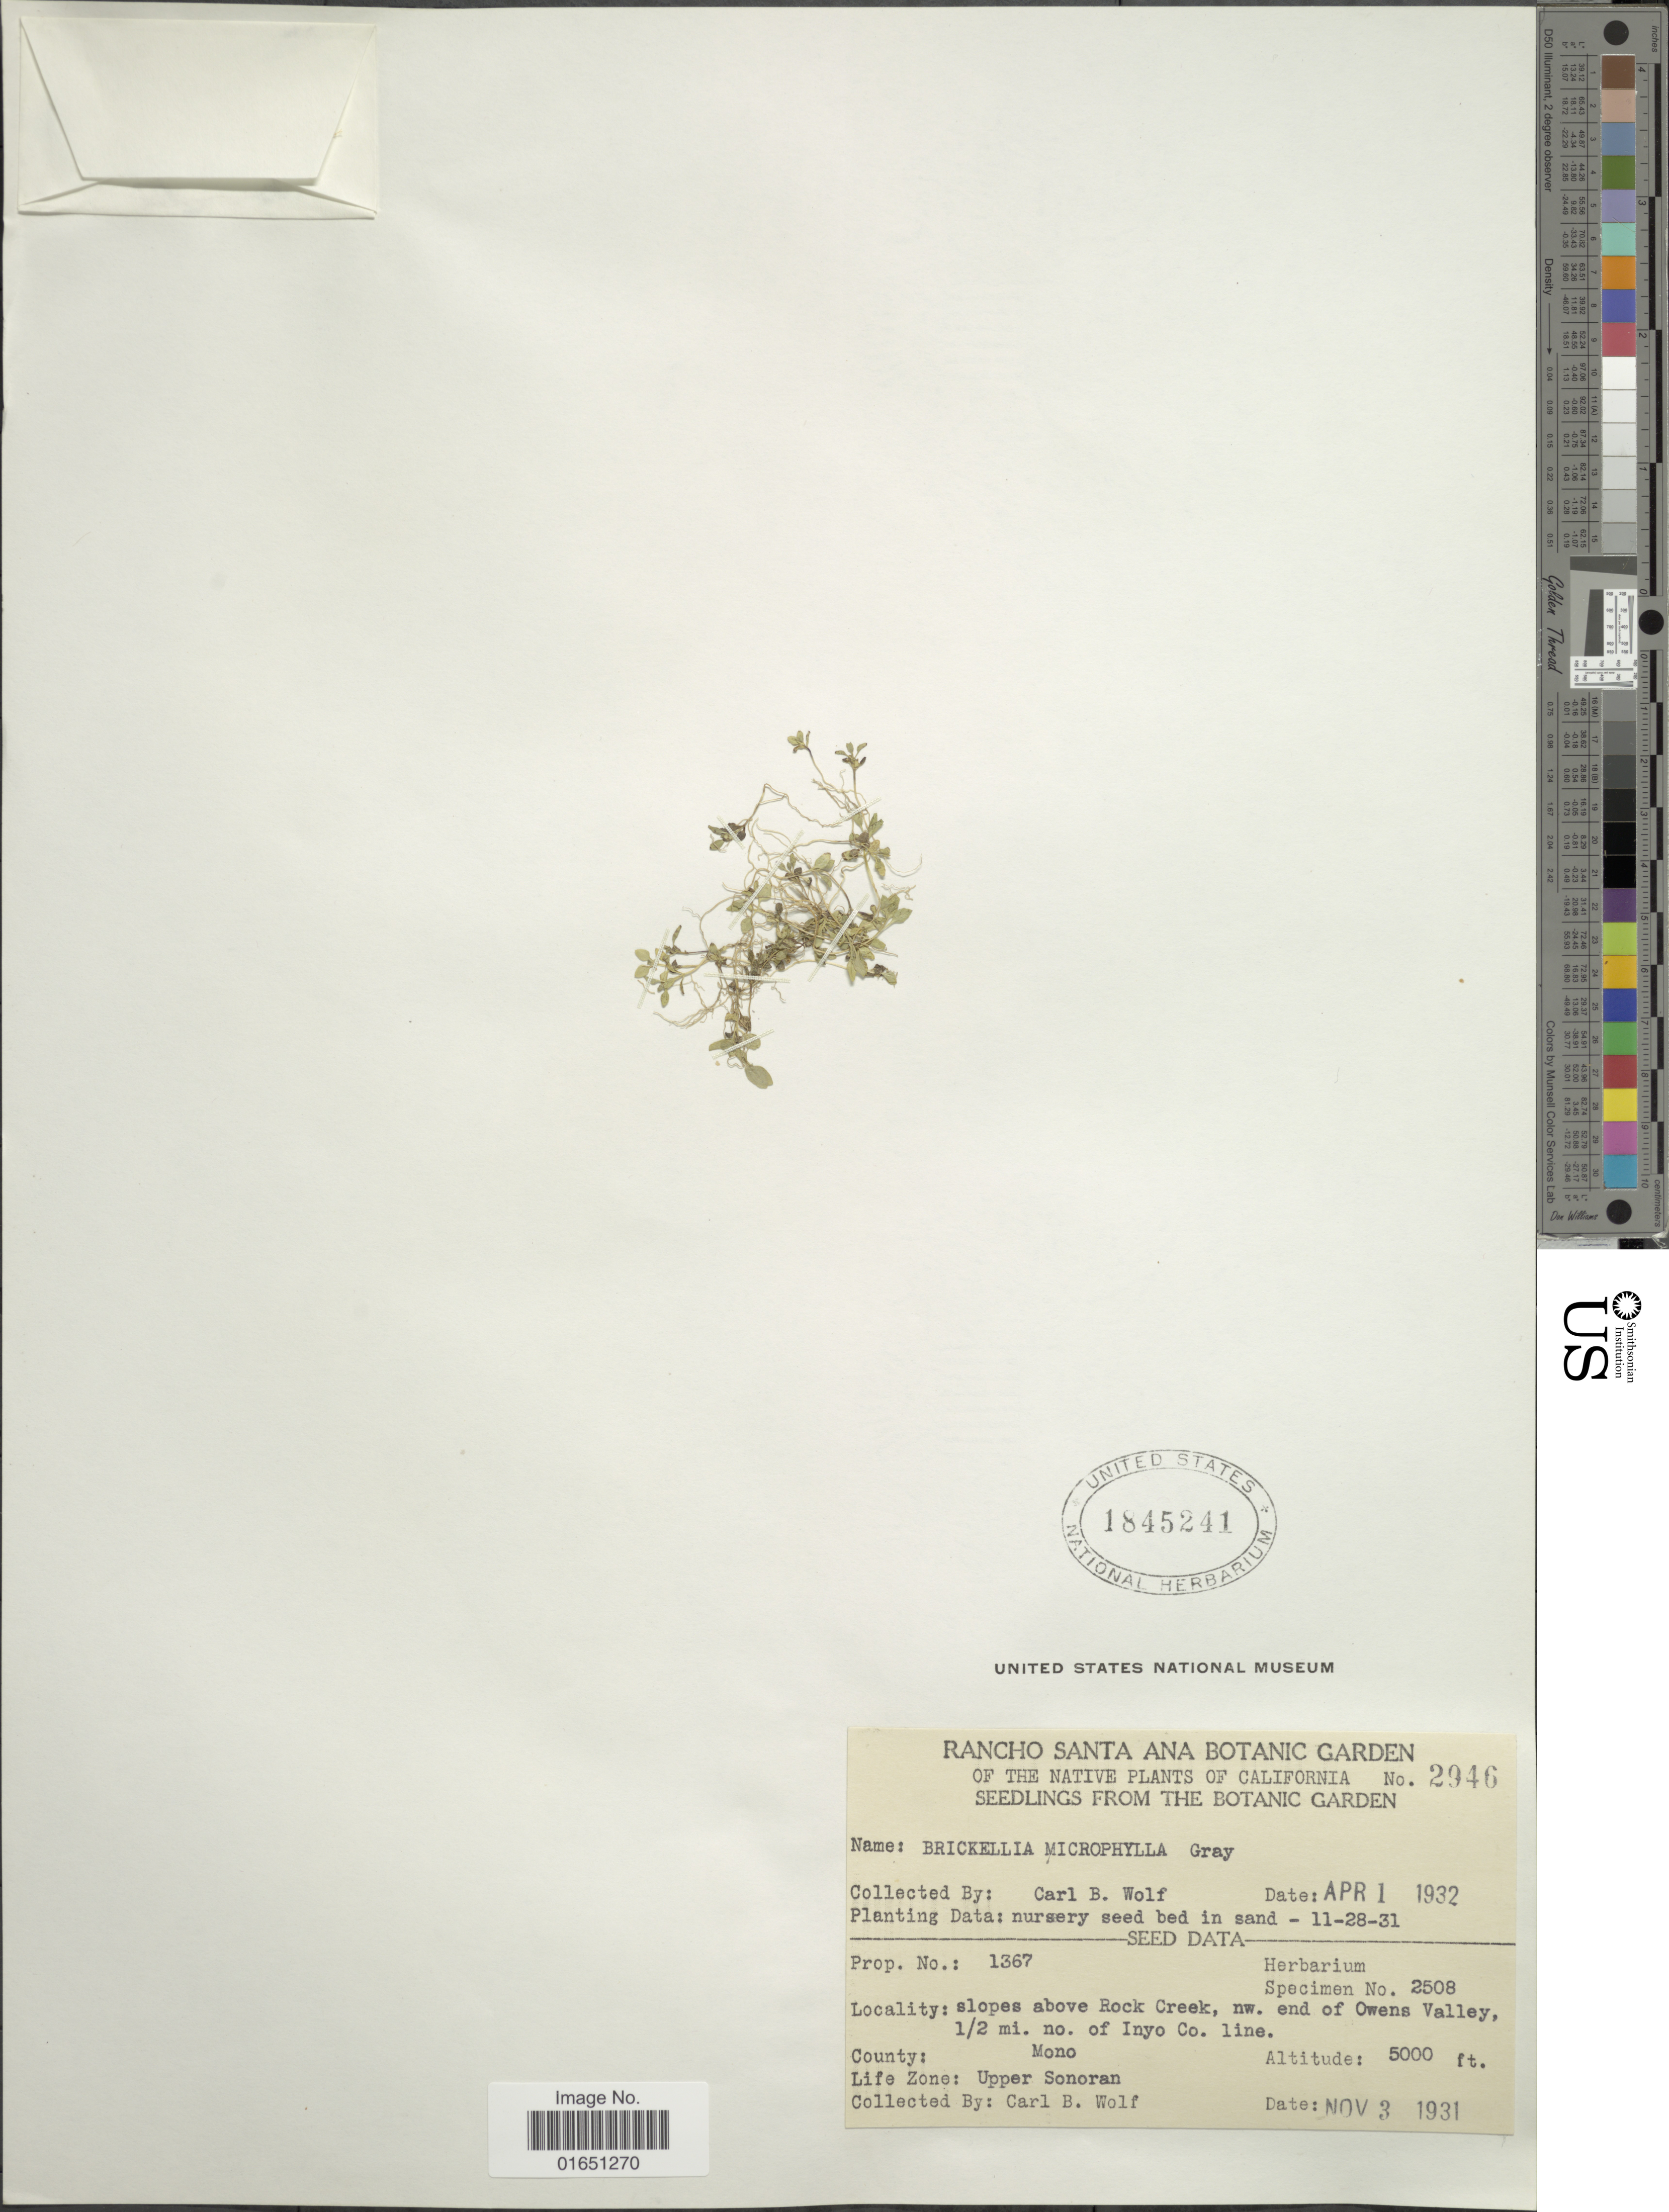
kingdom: Plantae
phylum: Tracheophyta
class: Magnoliopsida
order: Asterales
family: Asteraceae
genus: Brickellia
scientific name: Brickellia microphylla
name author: (Nutt.) A. Gray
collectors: C. B. Wolf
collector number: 2946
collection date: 1931-11-28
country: United States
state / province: California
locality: Santa Ana Botanic Garden of the Native plants of California, nursery seed bed in sand.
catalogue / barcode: US 1845241